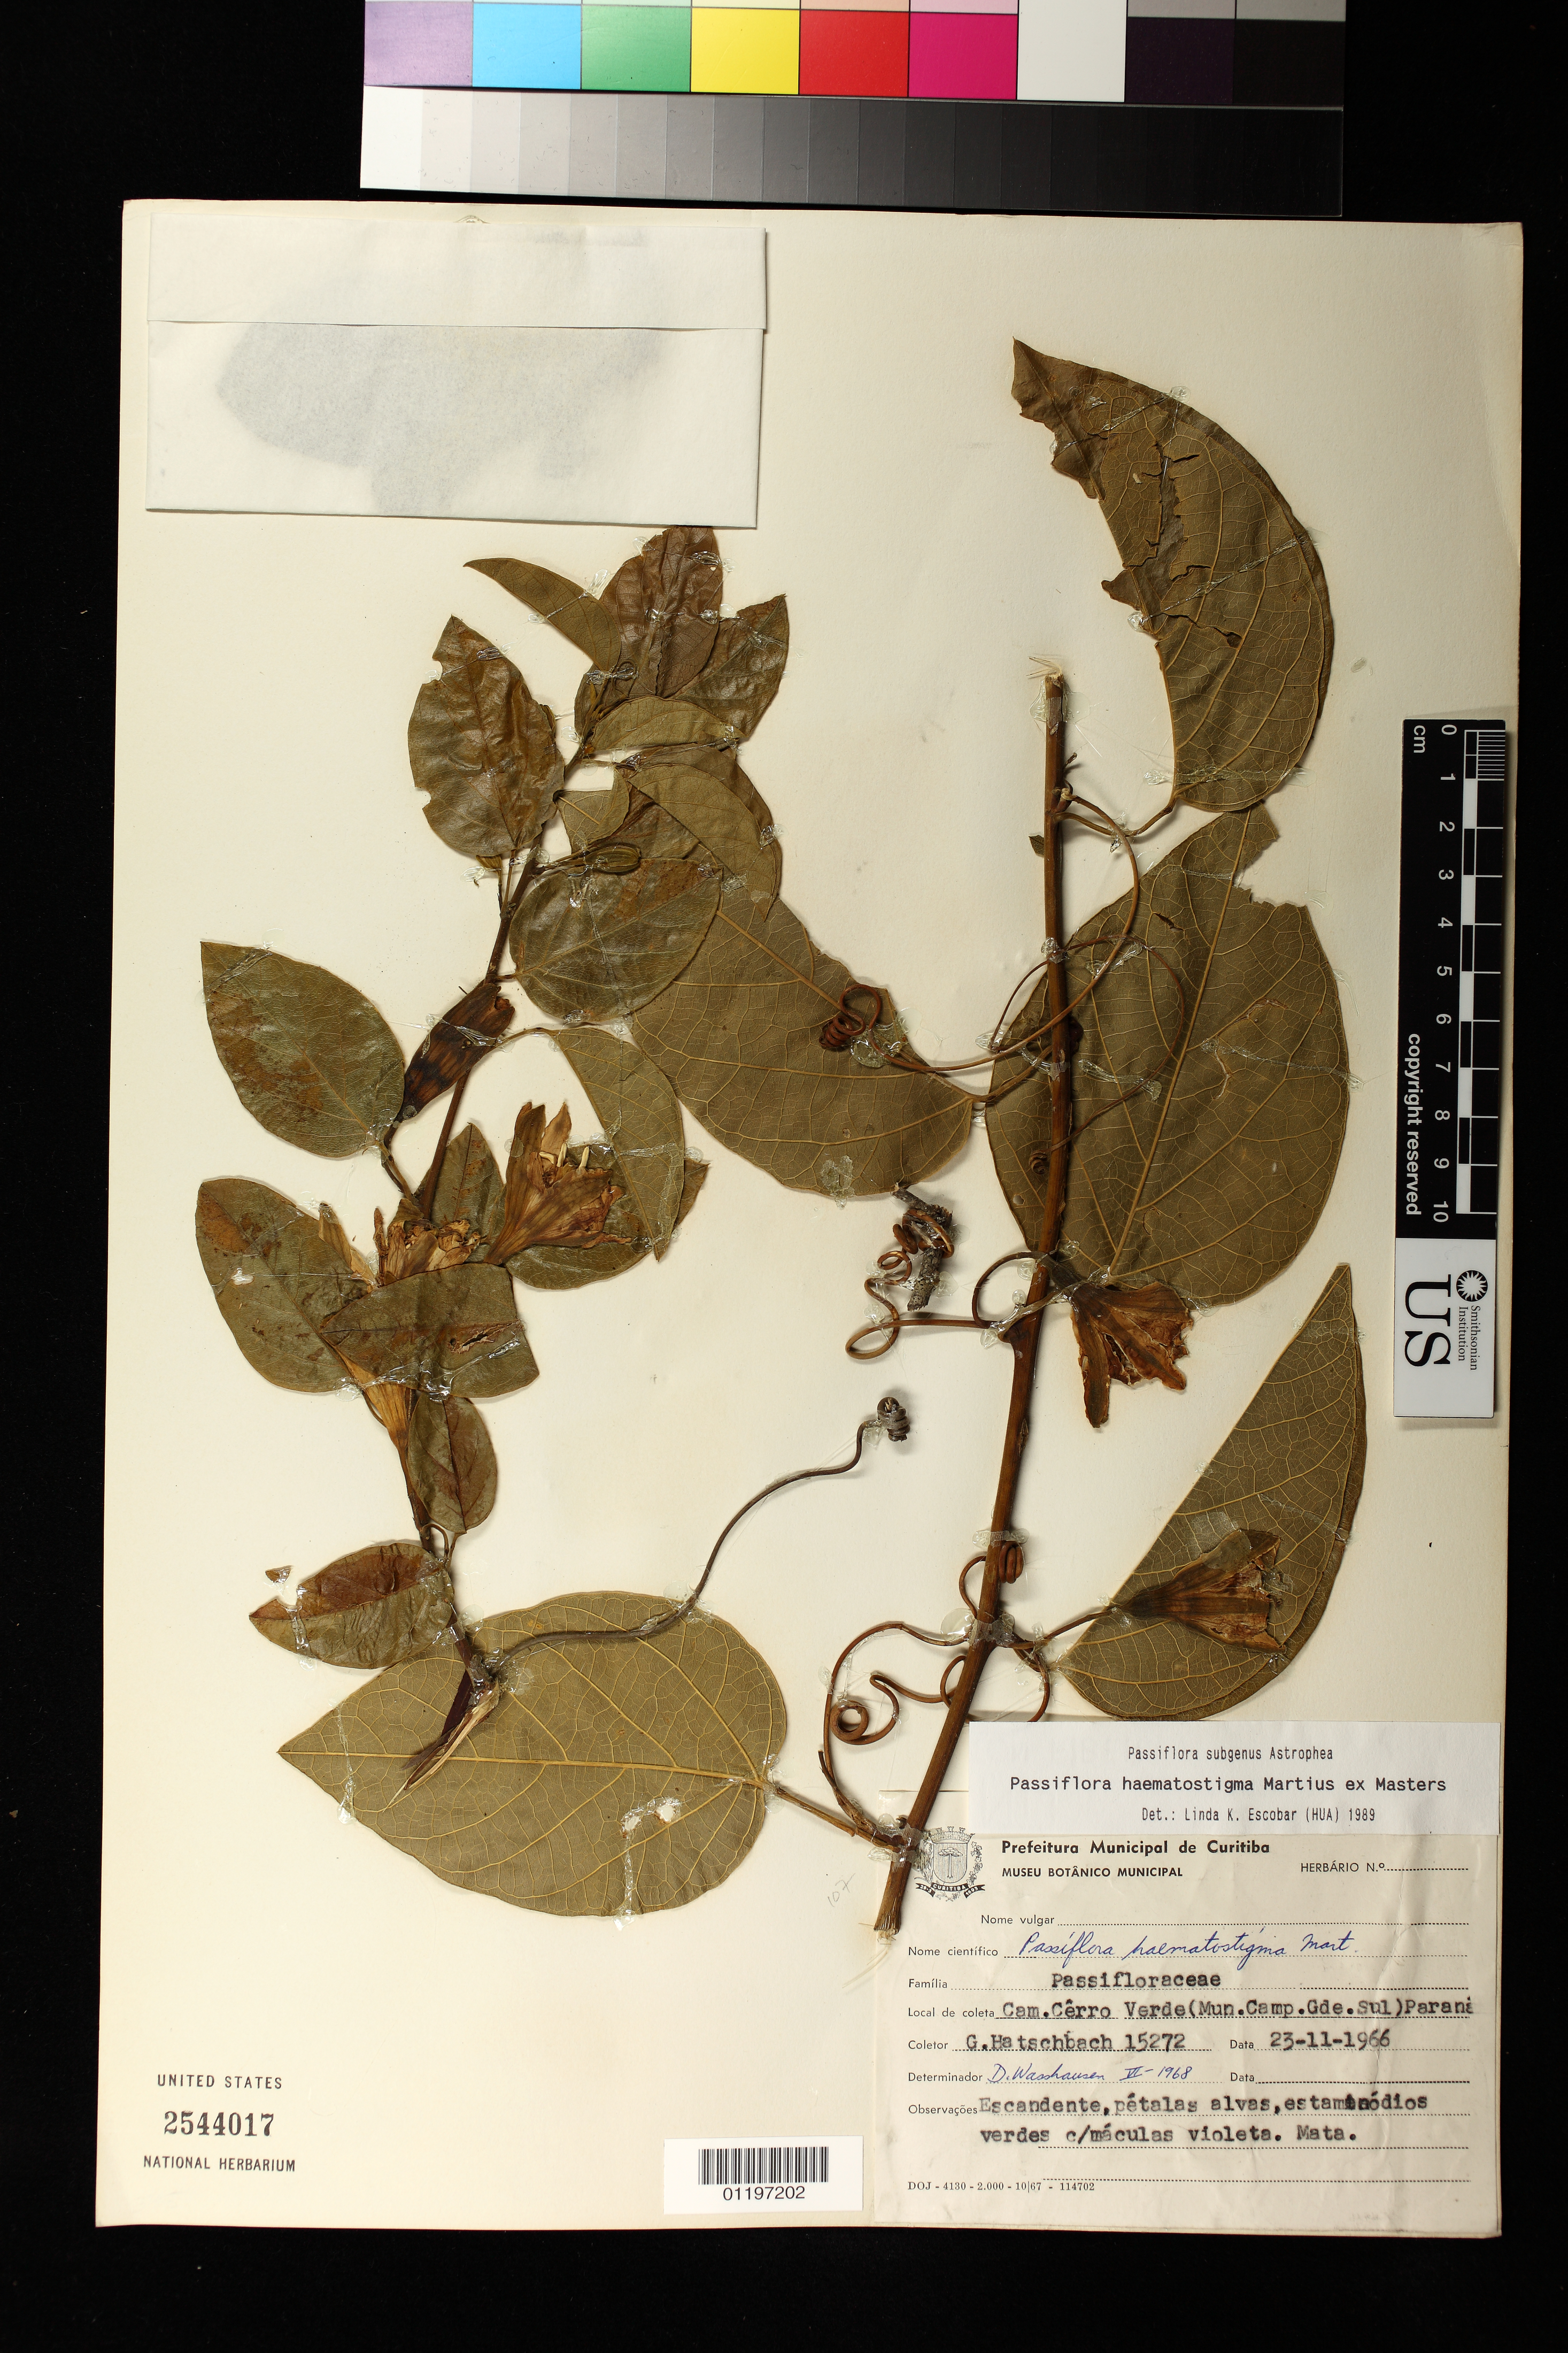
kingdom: Plantae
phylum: Tracheophyta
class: Magnoliopsida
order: Malpighiales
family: Passifloraceae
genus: Passiflora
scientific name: Passiflora haematostigma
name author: Mart. ex Mast.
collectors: G. Hatschbach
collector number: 15272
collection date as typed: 23 Nov 1966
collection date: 1966-11-23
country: Brazil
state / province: Paraná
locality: Cam. Cérro Verde (Mun. Camp. Gde. Sul) Paraná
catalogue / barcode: US 2544017